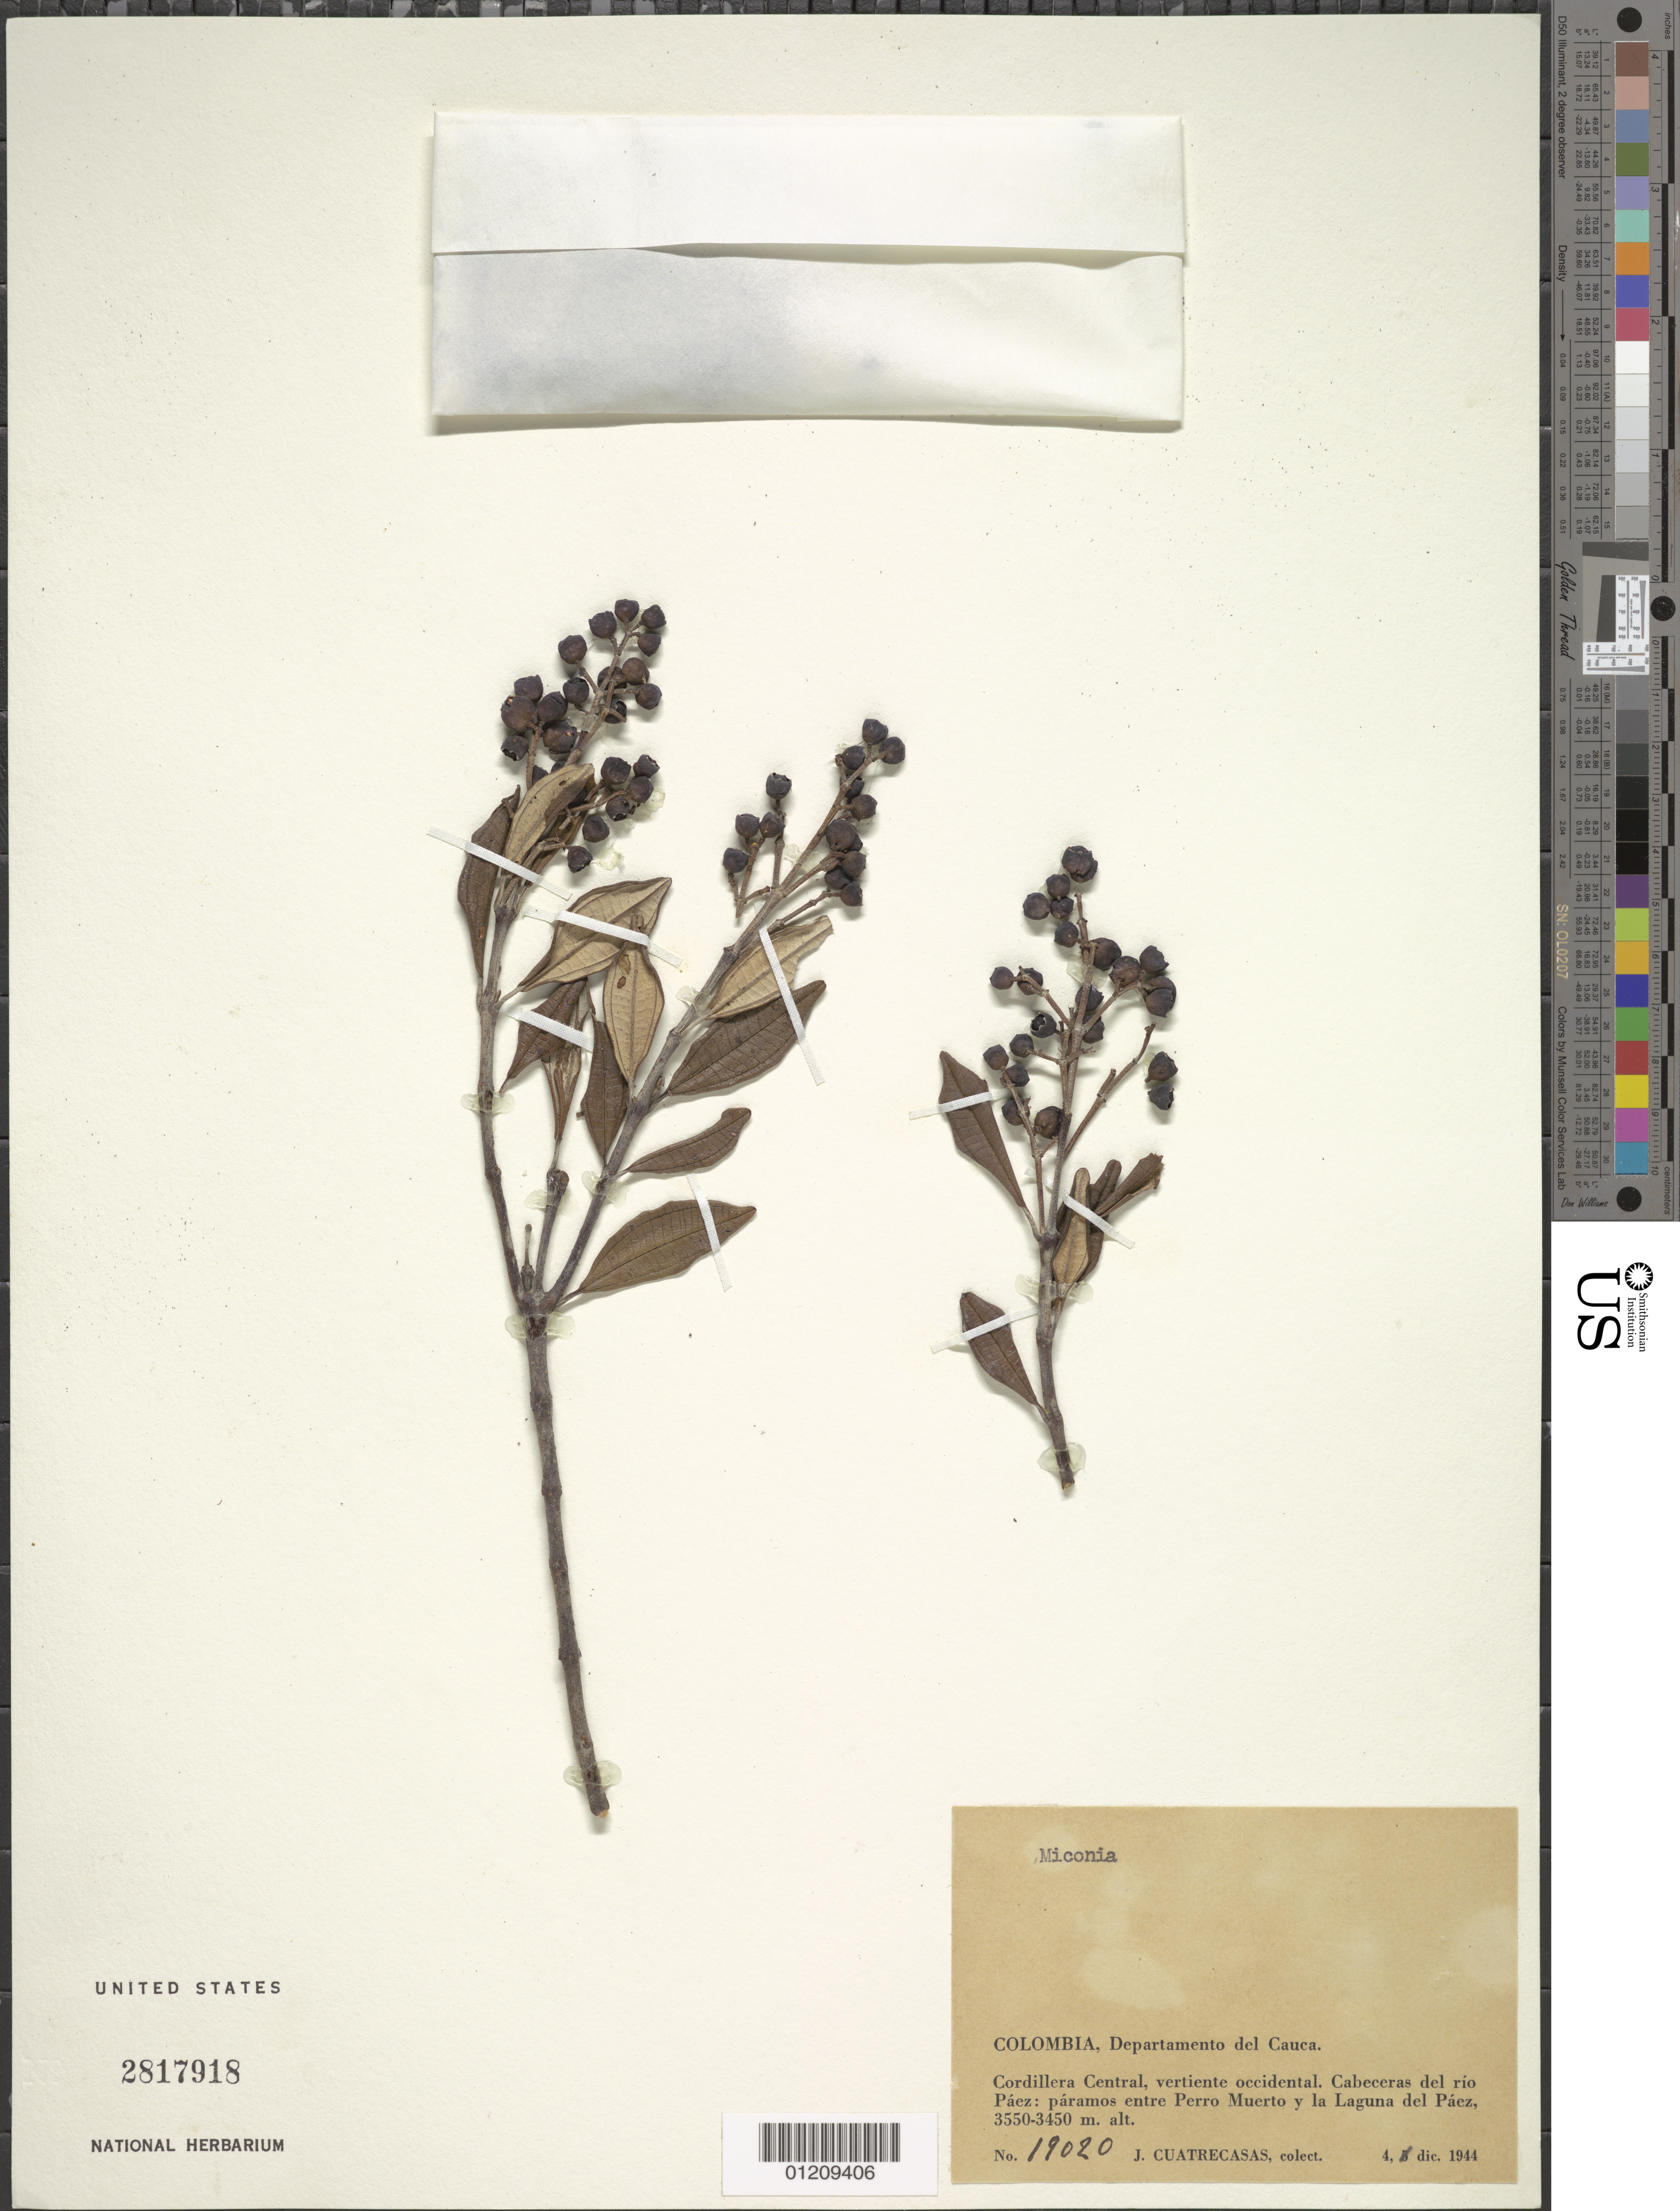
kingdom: Plantae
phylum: Tracheophyta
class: Magnoliopsida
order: Myrtales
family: Melastomataceae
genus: Miconia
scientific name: Miconia puracensis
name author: Wurdack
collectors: J. Cuatrecasas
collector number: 19020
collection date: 1944-12-04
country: Colombia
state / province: Cauca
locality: Cordillera Central, vertiente occidental. Cabeceras del rio Paez: paramos entre Perro Muerto y la Laguna del Paez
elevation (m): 3450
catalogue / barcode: US 2817918